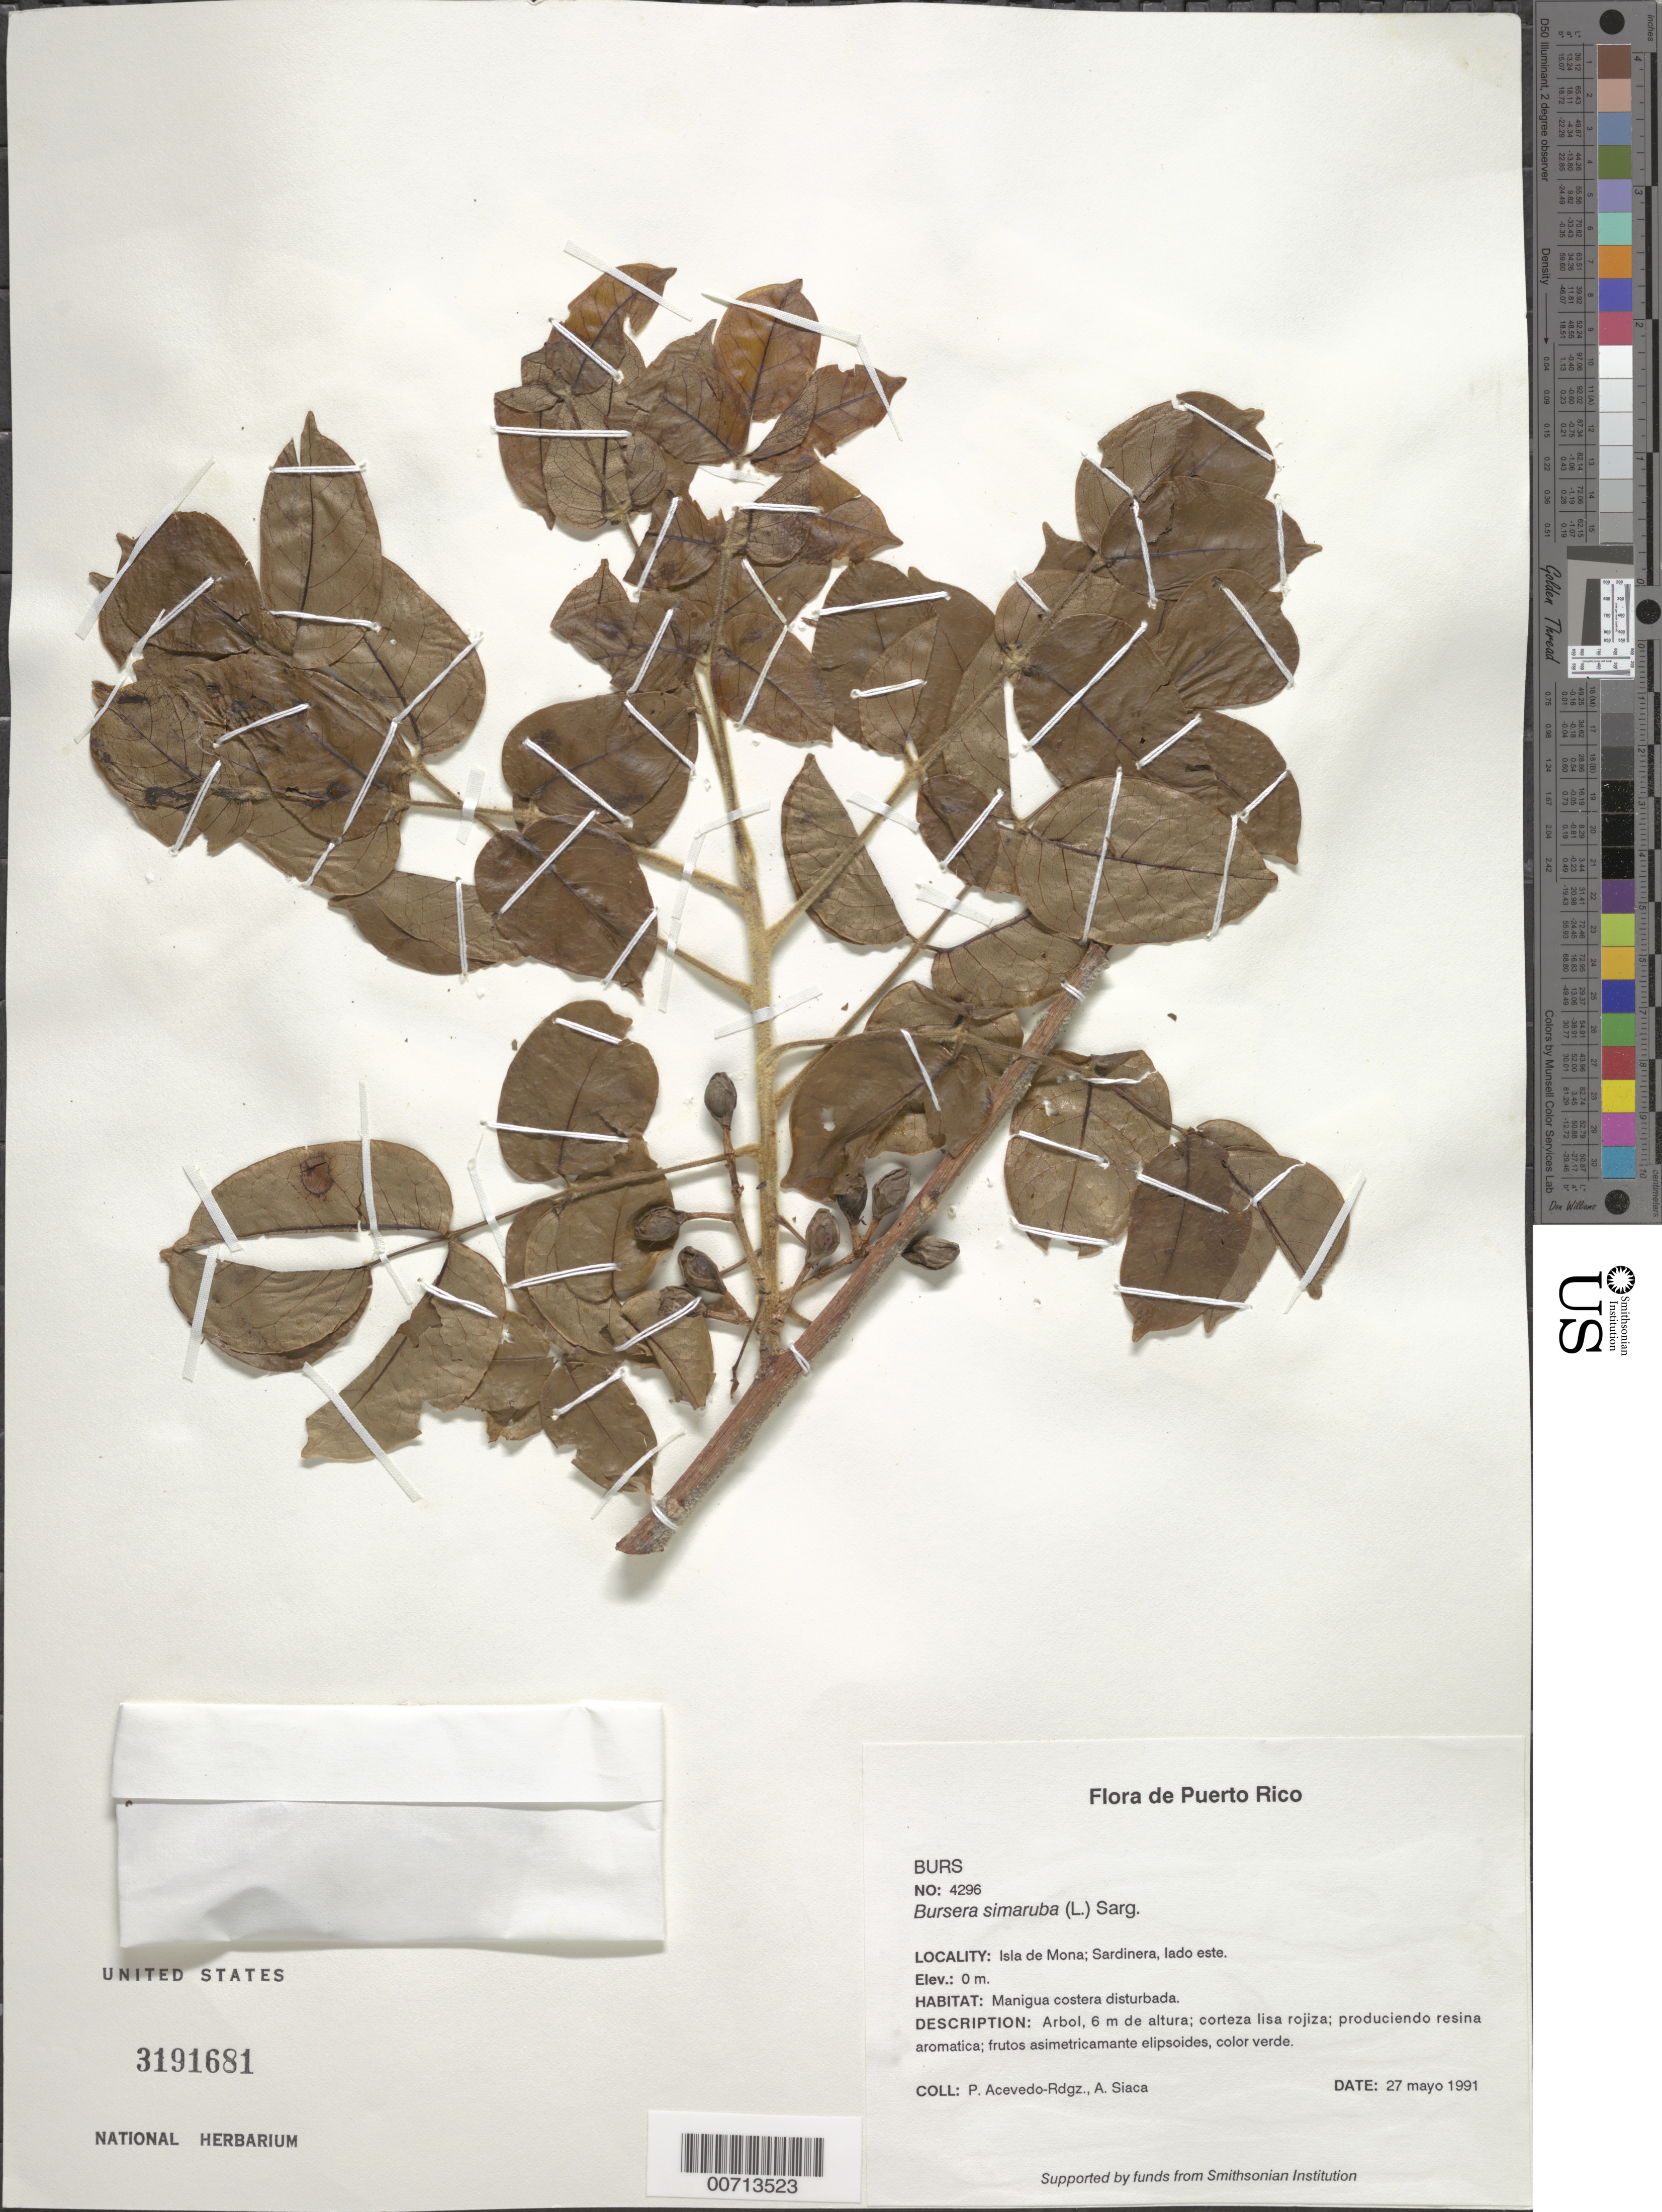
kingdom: Plantae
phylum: Tracheophyta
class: Magnoliopsida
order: Sapindales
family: Burseraceae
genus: Bursera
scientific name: Bursera simaruba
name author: (L.) Sarg.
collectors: P. Acevedo-Rodr. & A. Siaca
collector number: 4296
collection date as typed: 27 May 1991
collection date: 1991-05-27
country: Puerto Rico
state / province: Mayaguëz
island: Mona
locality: Isla de Mona; Sardinera, lado este.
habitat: Manigua costera disturbada.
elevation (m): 0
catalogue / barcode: US 3191681